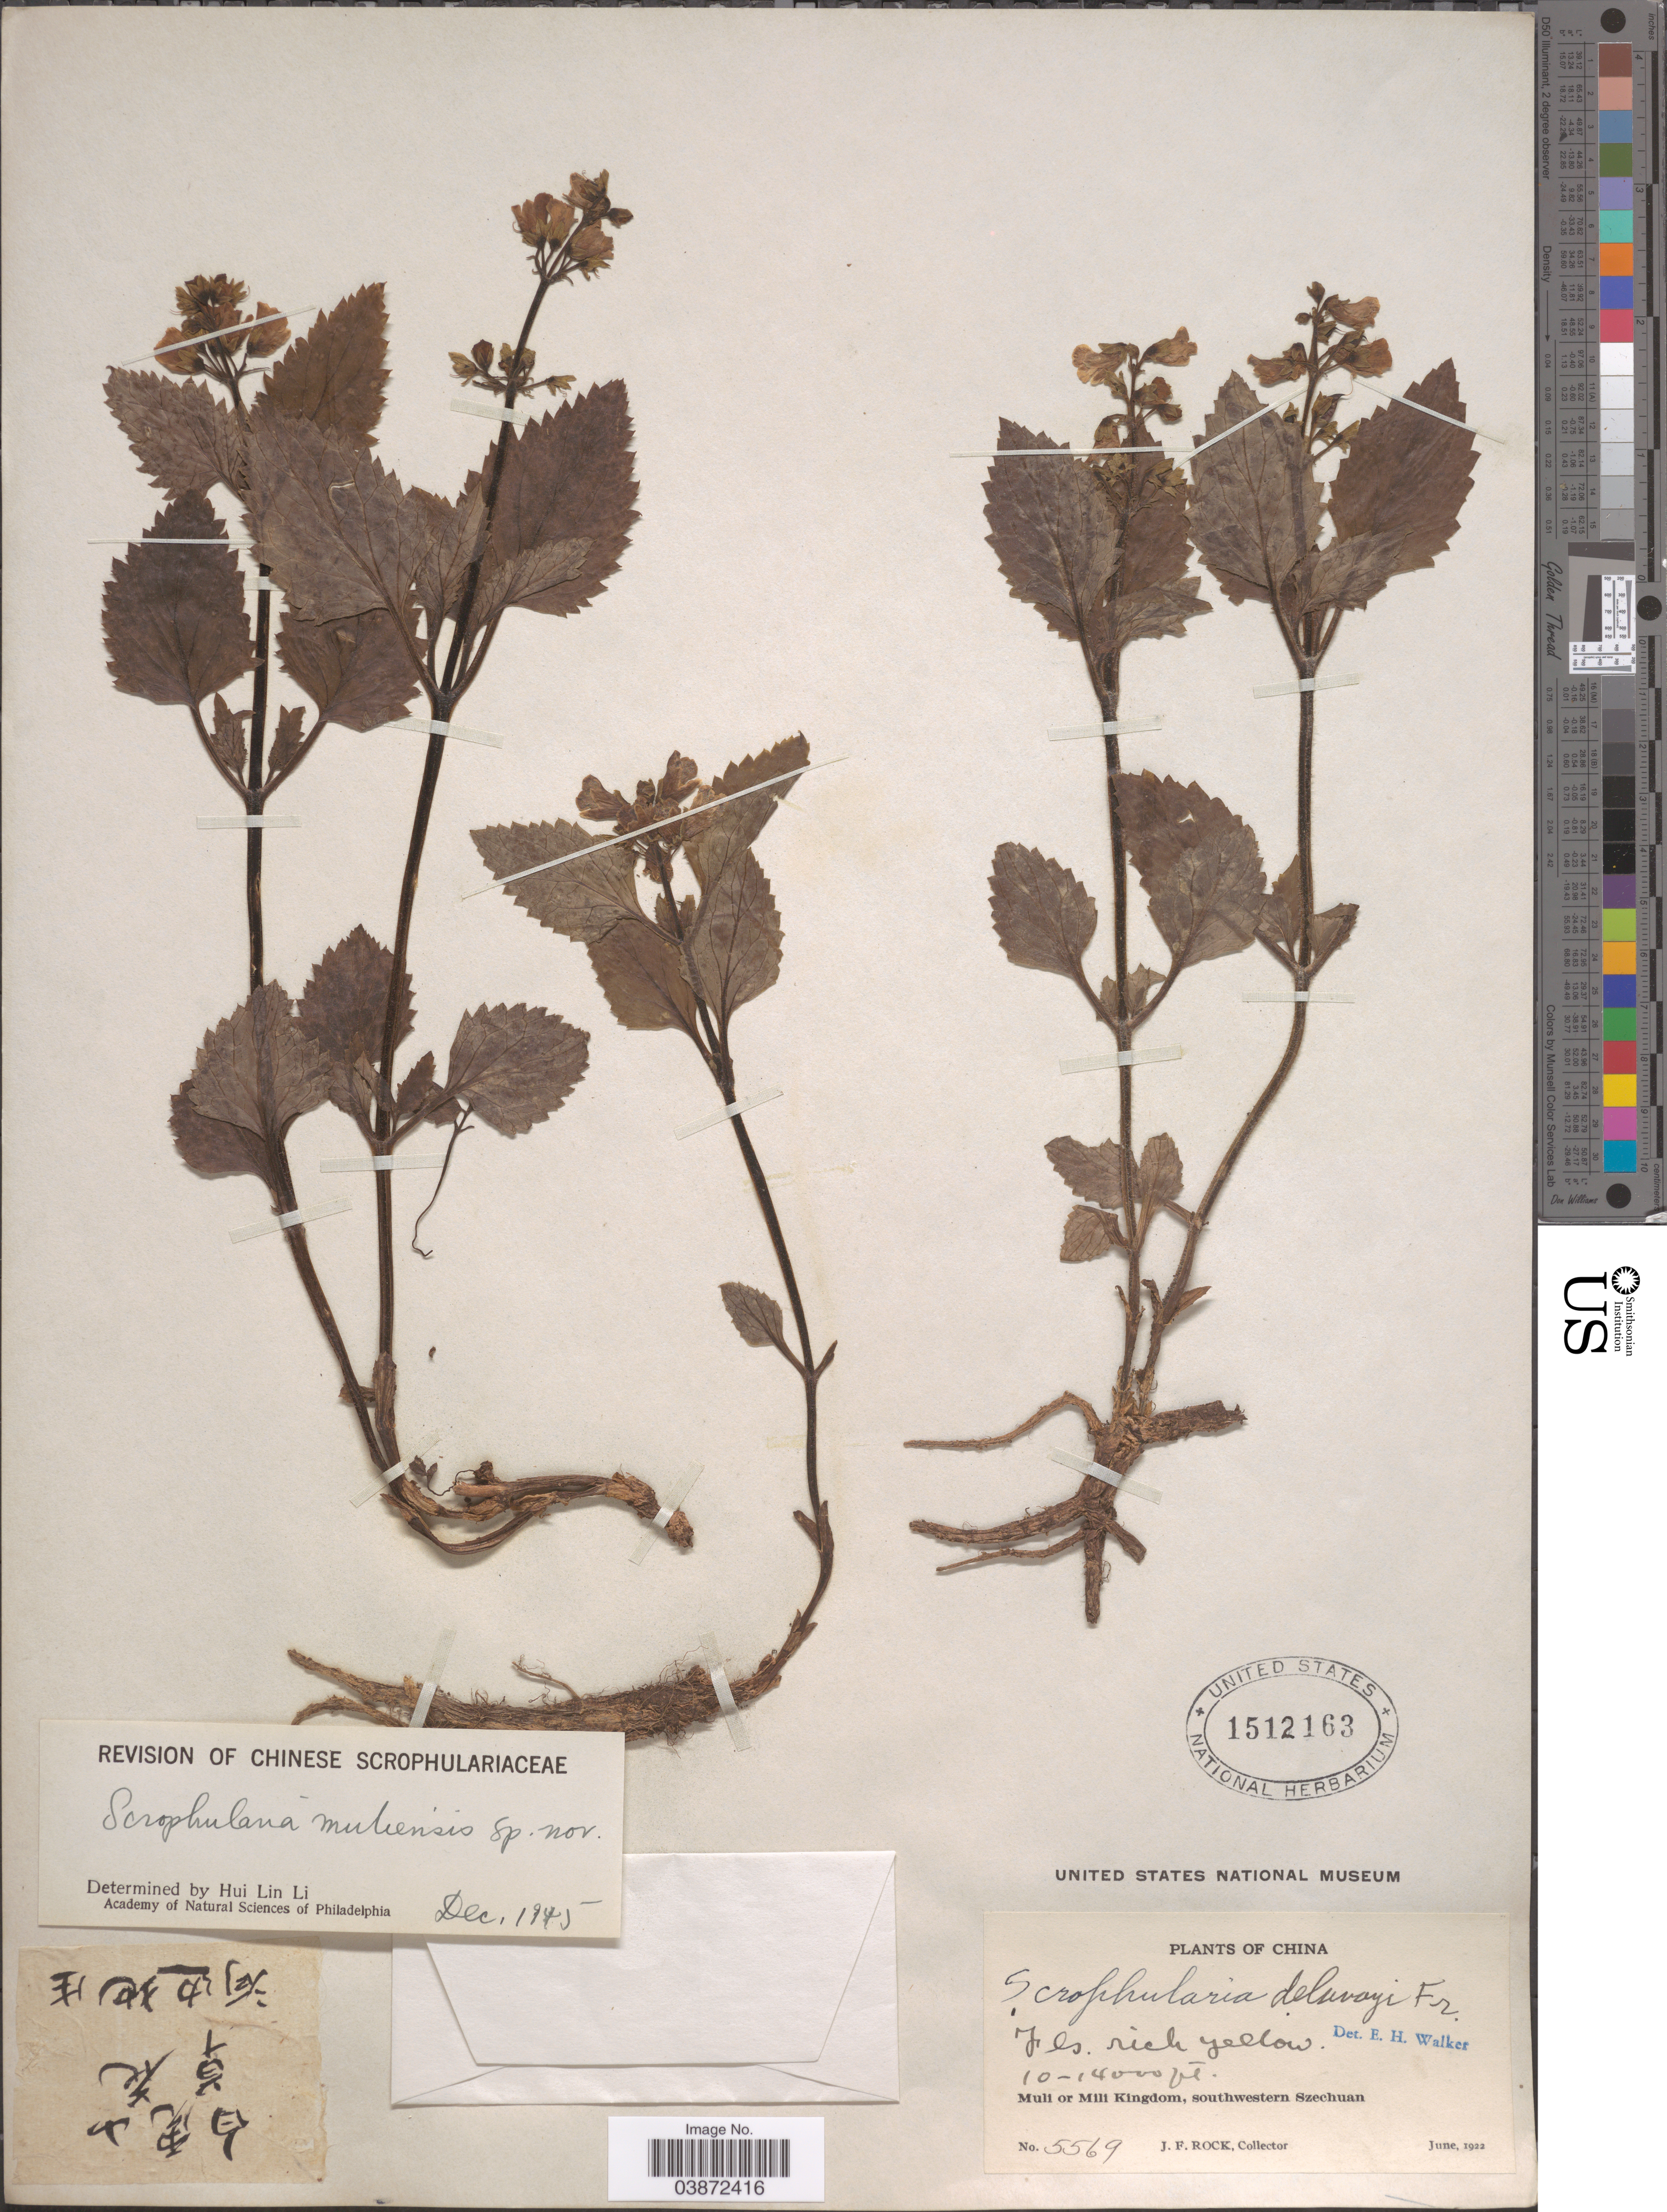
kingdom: Plantae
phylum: Tracheophyta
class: Magnoliopsida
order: Lamiales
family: Scrophulariaceae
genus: Scrophularia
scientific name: Scrophularia muliensis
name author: H.L. Li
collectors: J. Rock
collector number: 5569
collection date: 1922-06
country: China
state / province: Sichuan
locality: Muli of Mili Kingdom, southwestern Szechuan.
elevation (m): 3048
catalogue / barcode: US 1512163